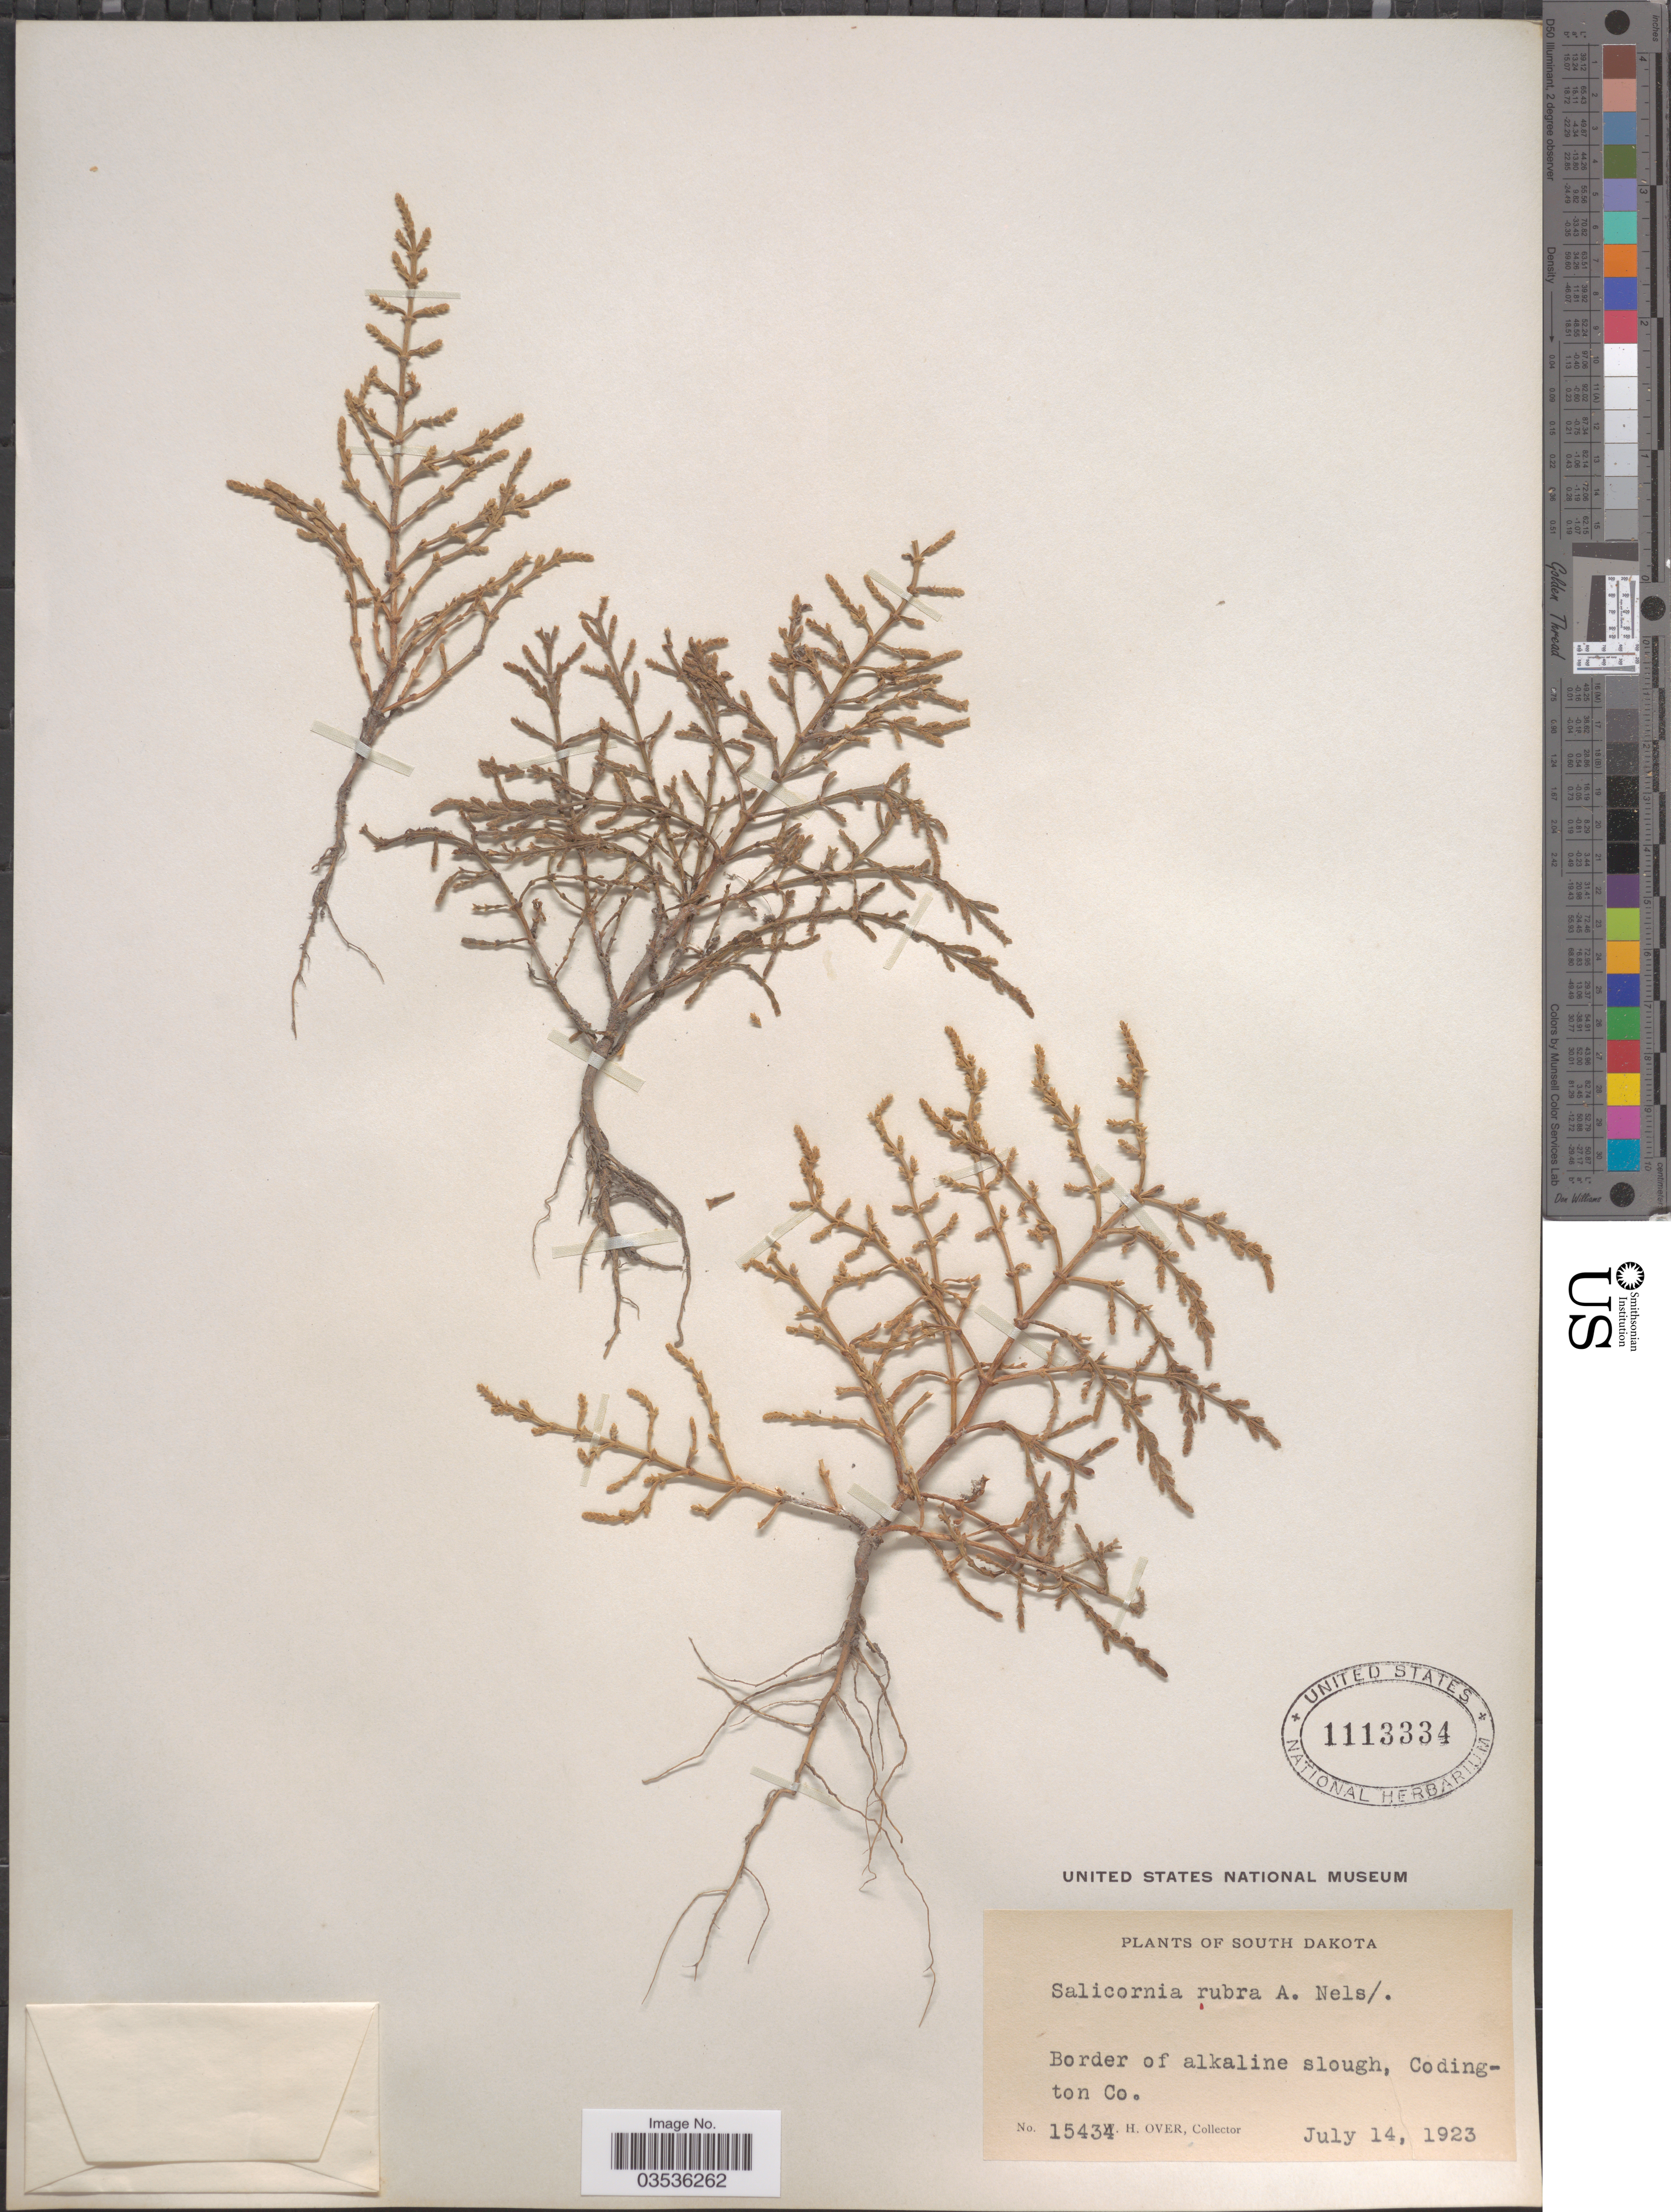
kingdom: Plantae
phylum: Tracheophyta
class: Magnoliopsida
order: Caryophyllales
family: Amaranthaceae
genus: Salicornia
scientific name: Salicornia rubra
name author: A. Nelson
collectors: W. Over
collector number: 15434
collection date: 1923-07-14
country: United States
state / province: South Dakota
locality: Border of alkaline slough, Codington Co.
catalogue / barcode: US 1113334